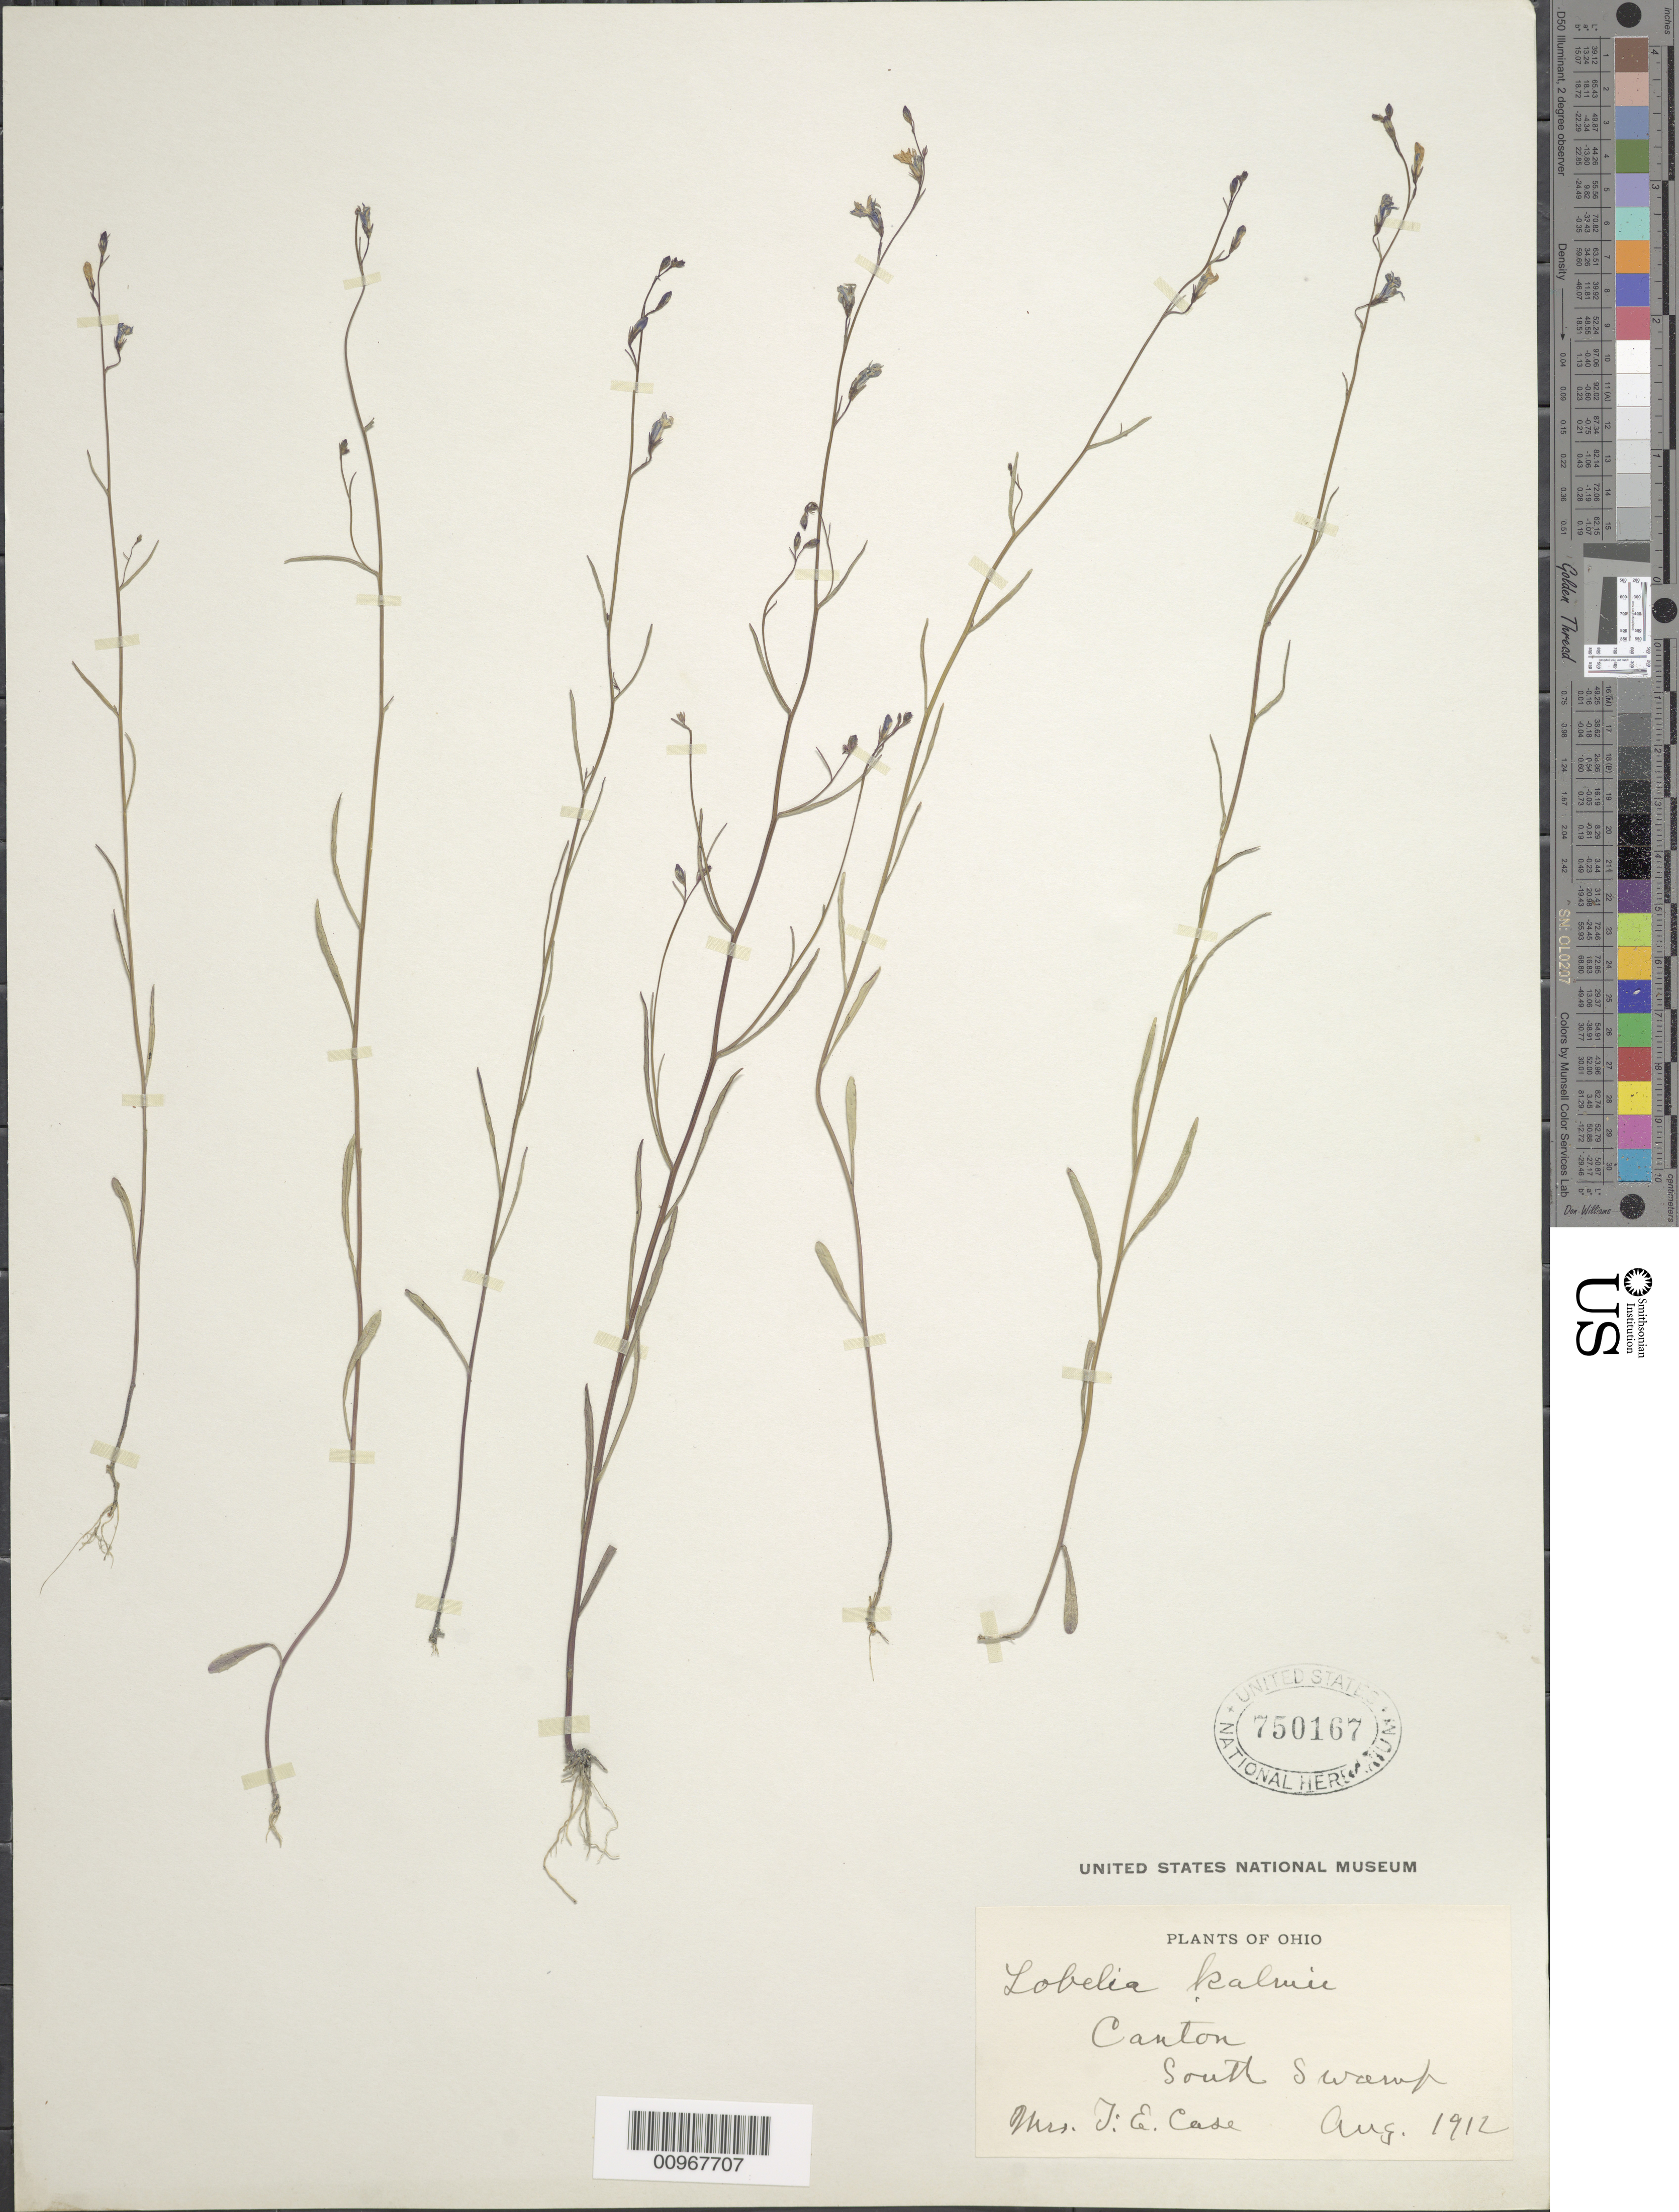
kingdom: Plantae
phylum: Tracheophyta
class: Magnoliopsida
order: Asterales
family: Campanulaceae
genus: Lobelia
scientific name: Lobelia kalmii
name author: L.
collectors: T. Case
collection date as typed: Aug 1912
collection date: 1912-08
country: United States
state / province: Ohio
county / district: Stark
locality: South swamp, Canton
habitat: south swamp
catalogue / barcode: US 750167